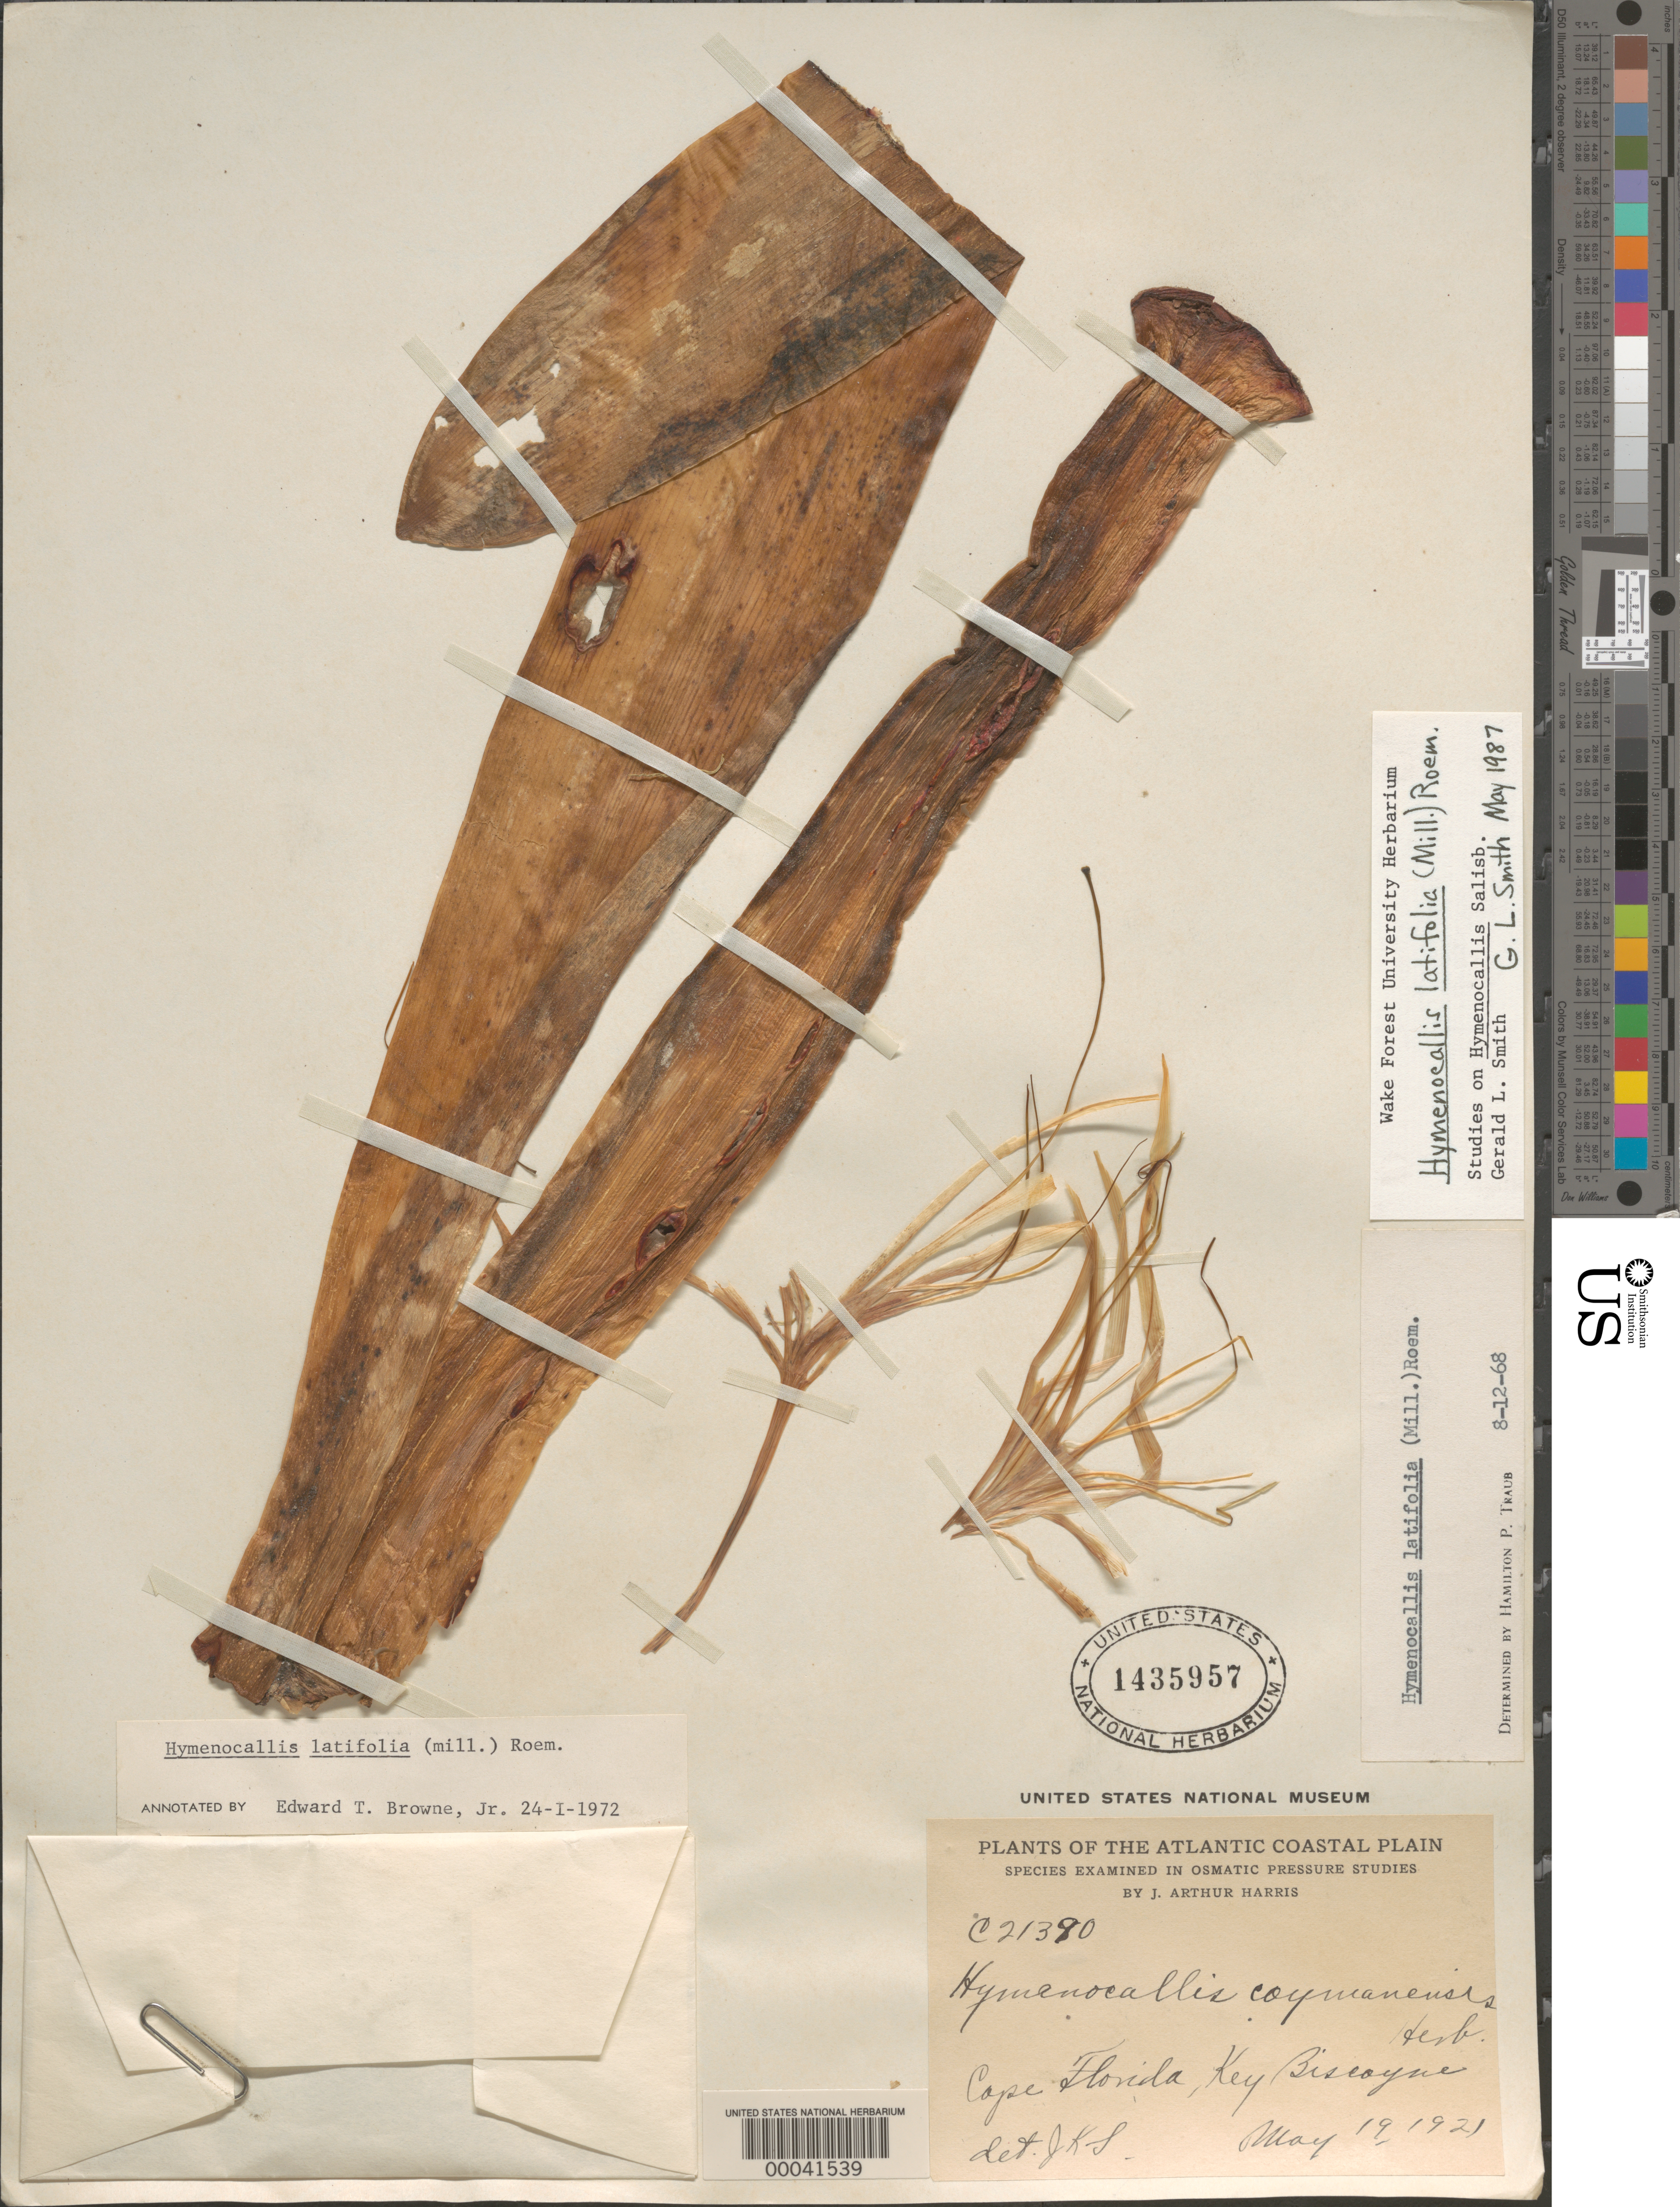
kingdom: Plantae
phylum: Tracheophyta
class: Liliopsida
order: Asparagales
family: Amaryllidaceae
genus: Hymenocallis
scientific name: Hymenocallis latifolia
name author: (Mill.) M. Roem.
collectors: J. A. Harris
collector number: C21390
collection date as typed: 19 May 1921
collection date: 1921-05-19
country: United States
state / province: Florida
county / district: Monroe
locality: Cape florida, key biscayne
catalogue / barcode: US 1435957